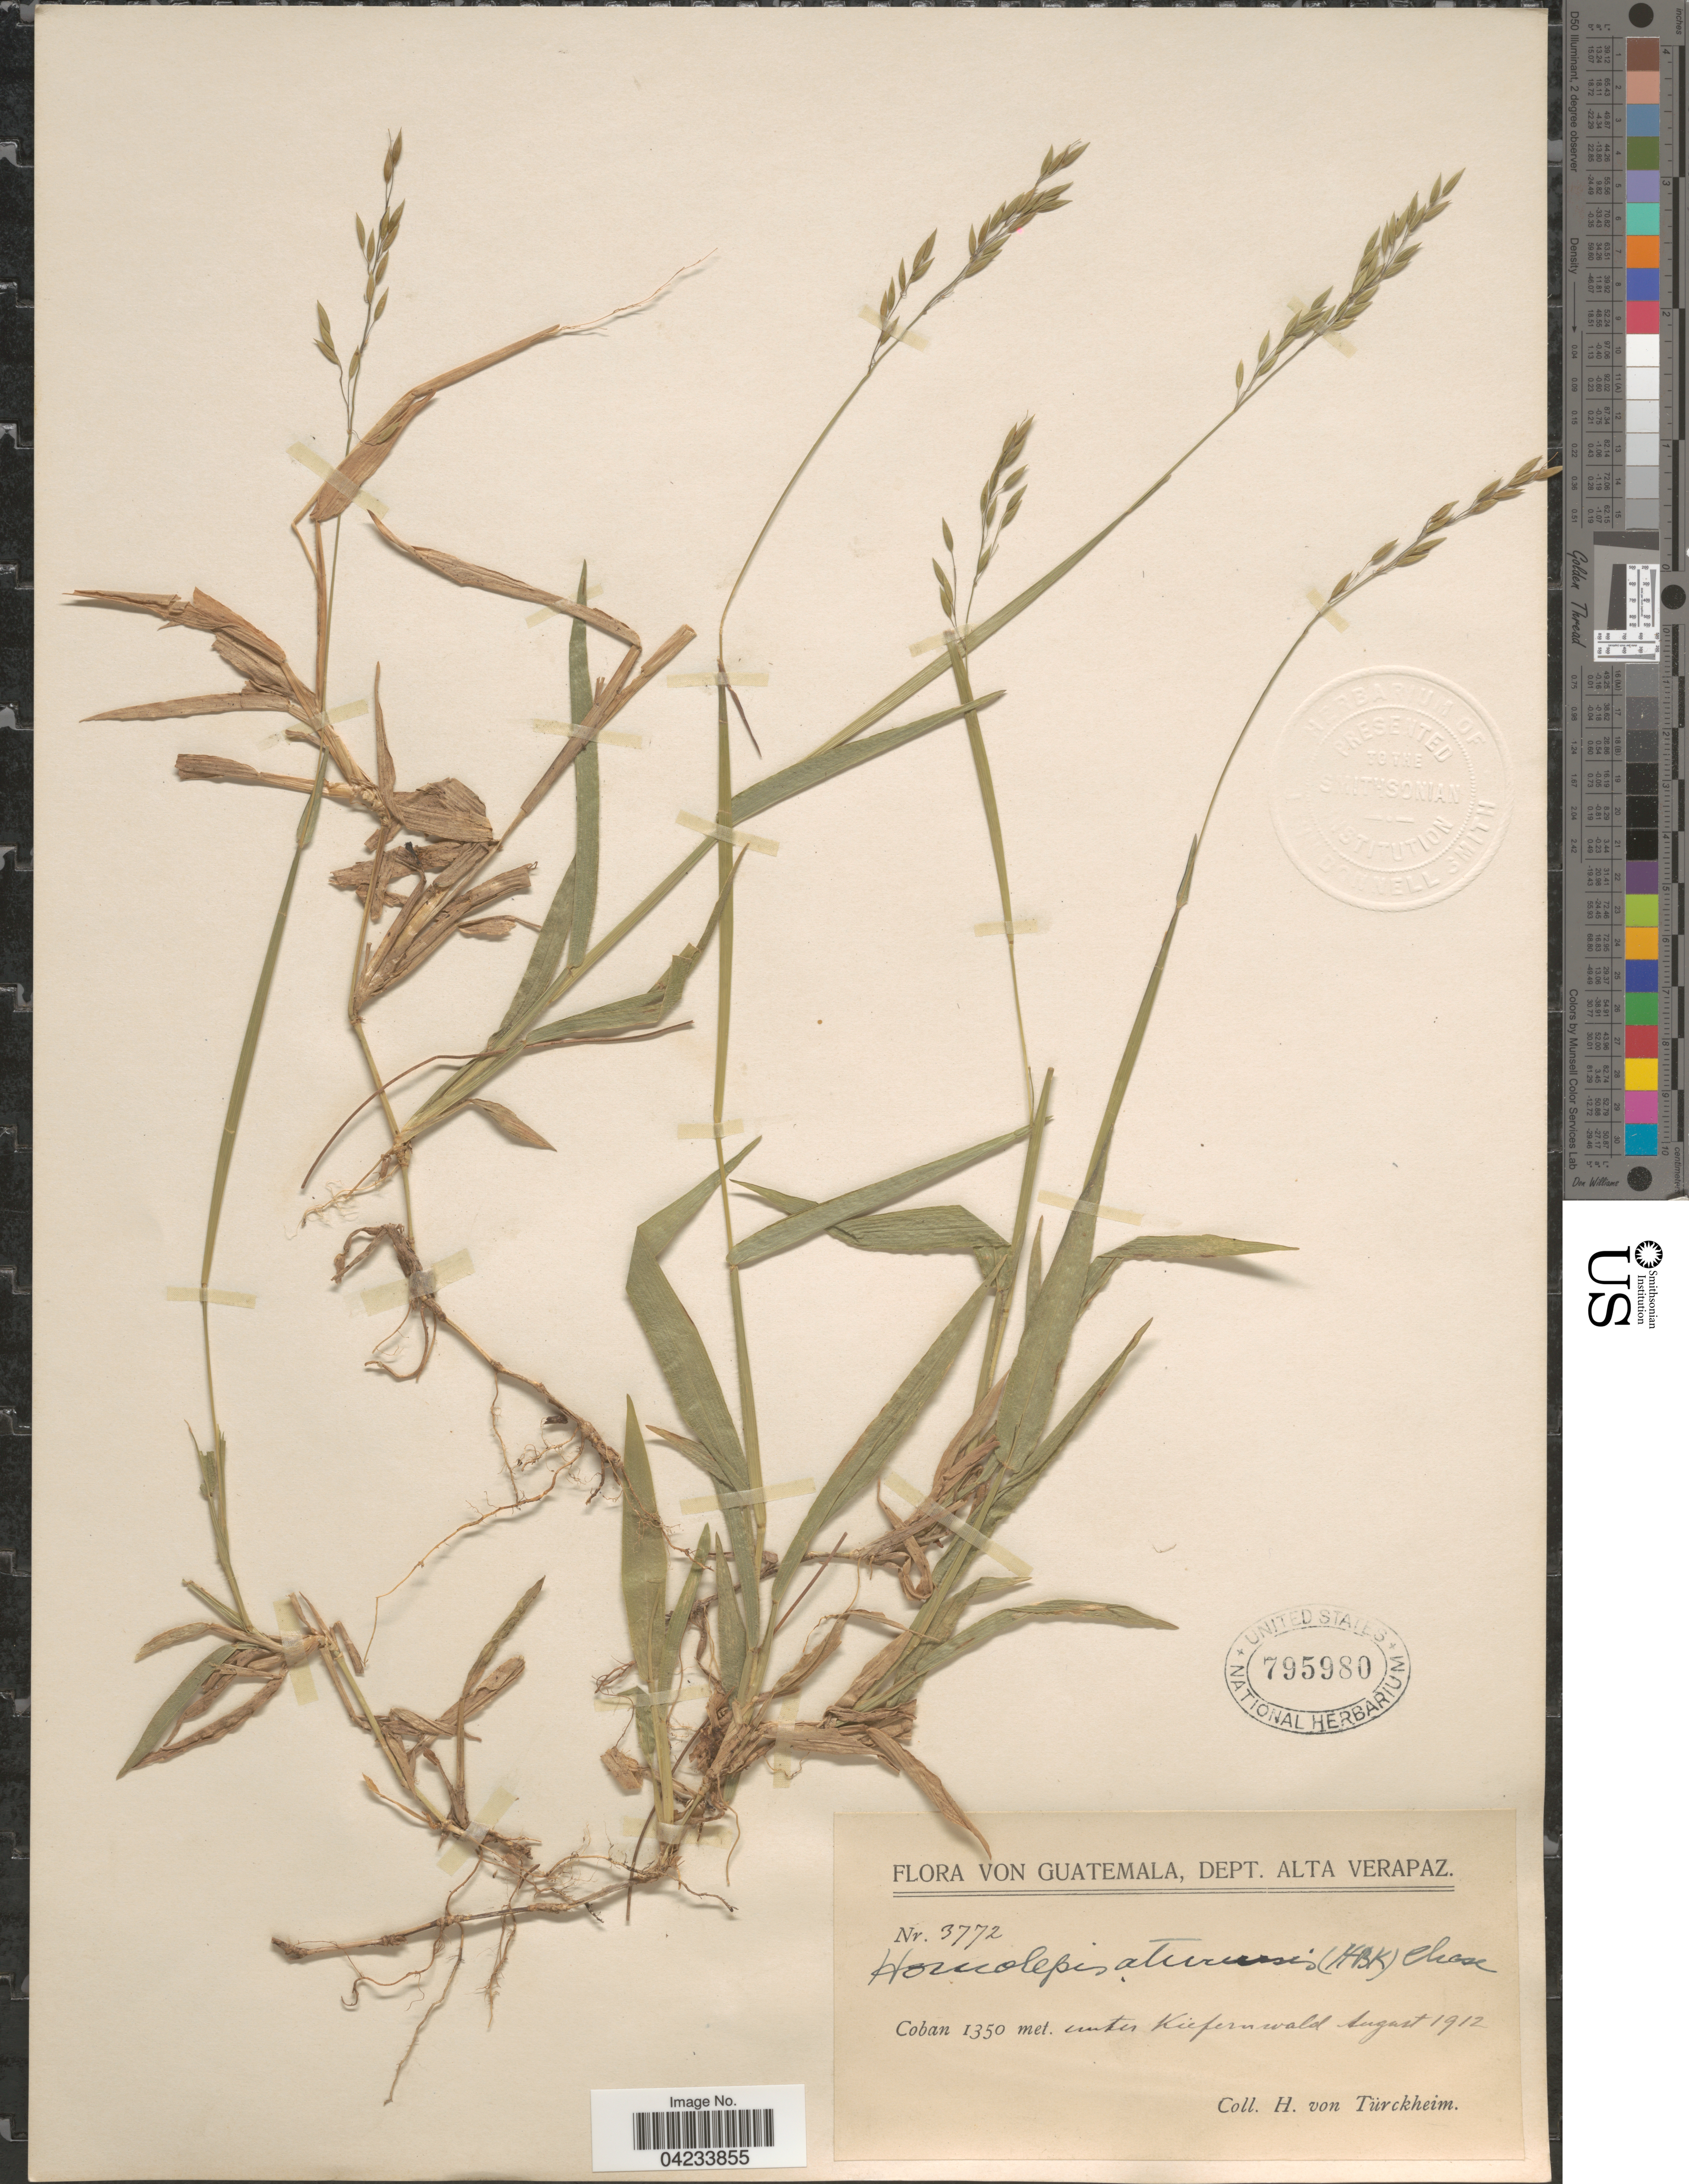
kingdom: Plantae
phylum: Tracheophyta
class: Liliopsida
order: Poales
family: Poaceae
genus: Homolepis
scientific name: Homolepis aturensis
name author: (Kunth) Chase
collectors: H. von Türckheim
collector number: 3772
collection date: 1912-08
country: Guatemala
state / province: Alta Verapaz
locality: Dept. Alta Verapaz. Coban. Unter Kiefernwald.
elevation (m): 1350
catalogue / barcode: US 795980